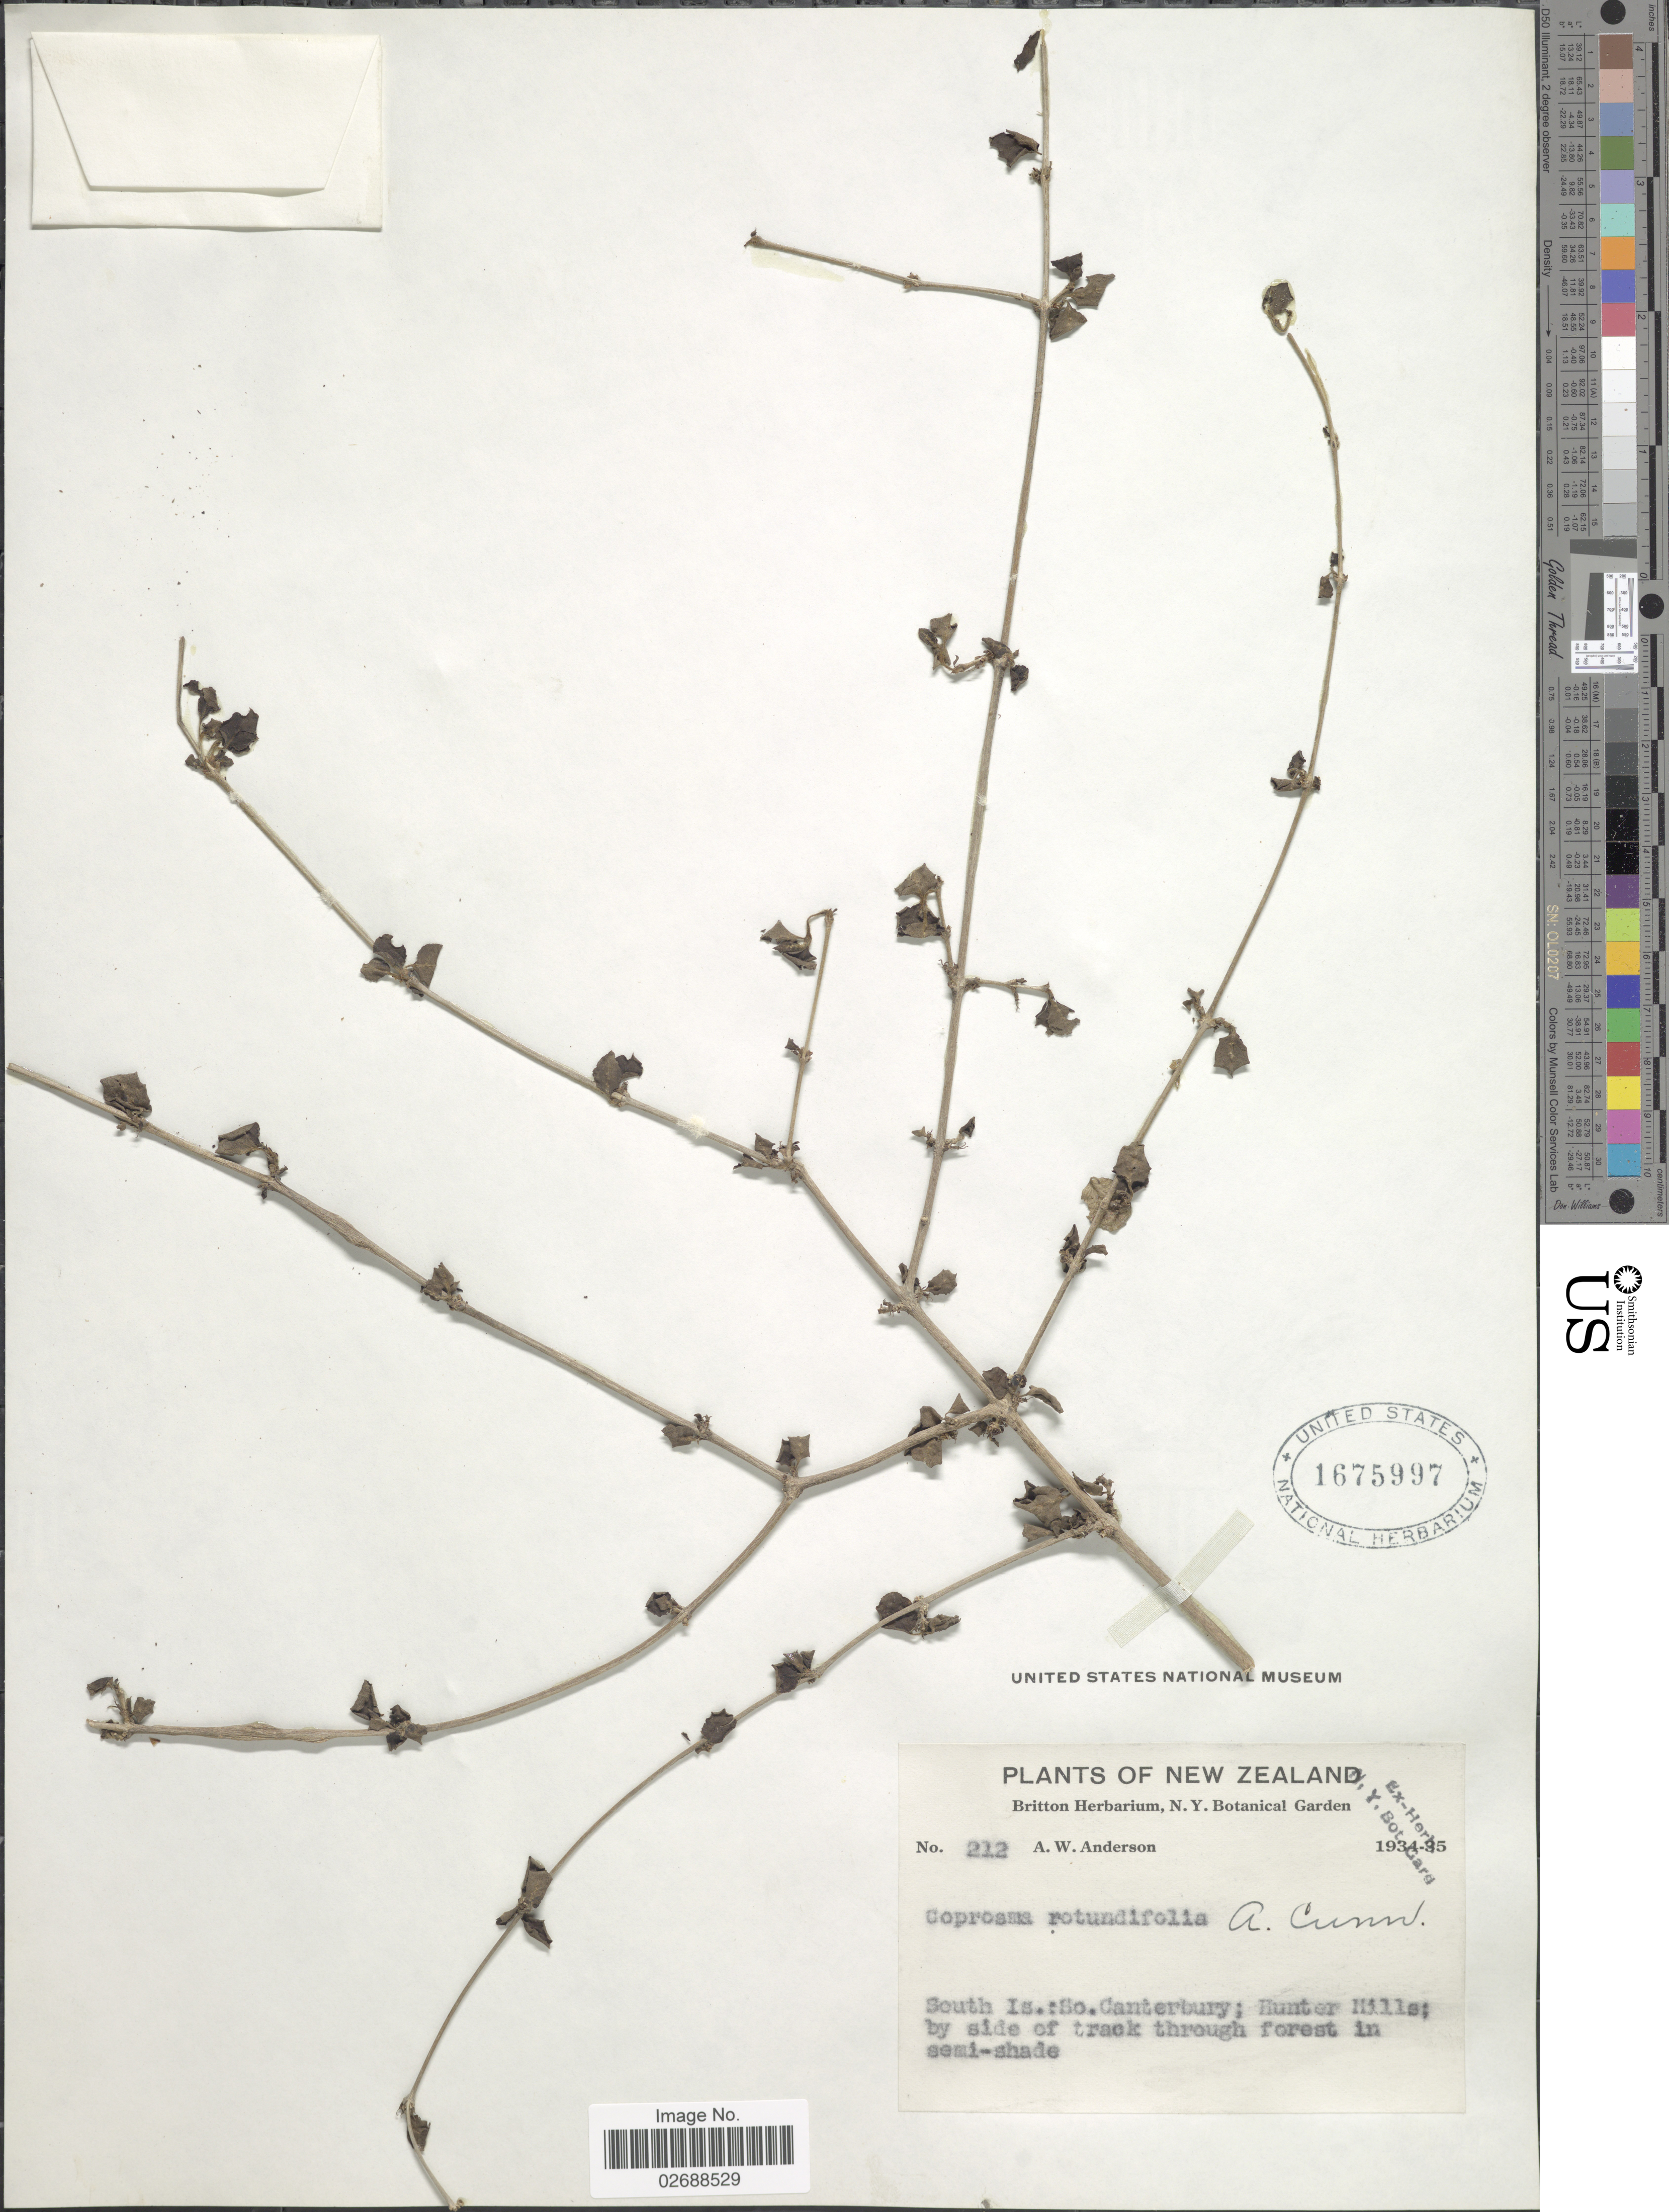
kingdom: Plantae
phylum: Tracheophyta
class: Magnoliopsida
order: Gentianales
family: Rubiaceae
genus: Coprosma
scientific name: Coprosma rotundifolia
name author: A. Cunn.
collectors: A. W. Anderson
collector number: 212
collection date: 1934/1935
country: New Zealand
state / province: Canterbury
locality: South Is.: So. Canterbury; Hunter Hills; by side of track through forest.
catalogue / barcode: US 1675997